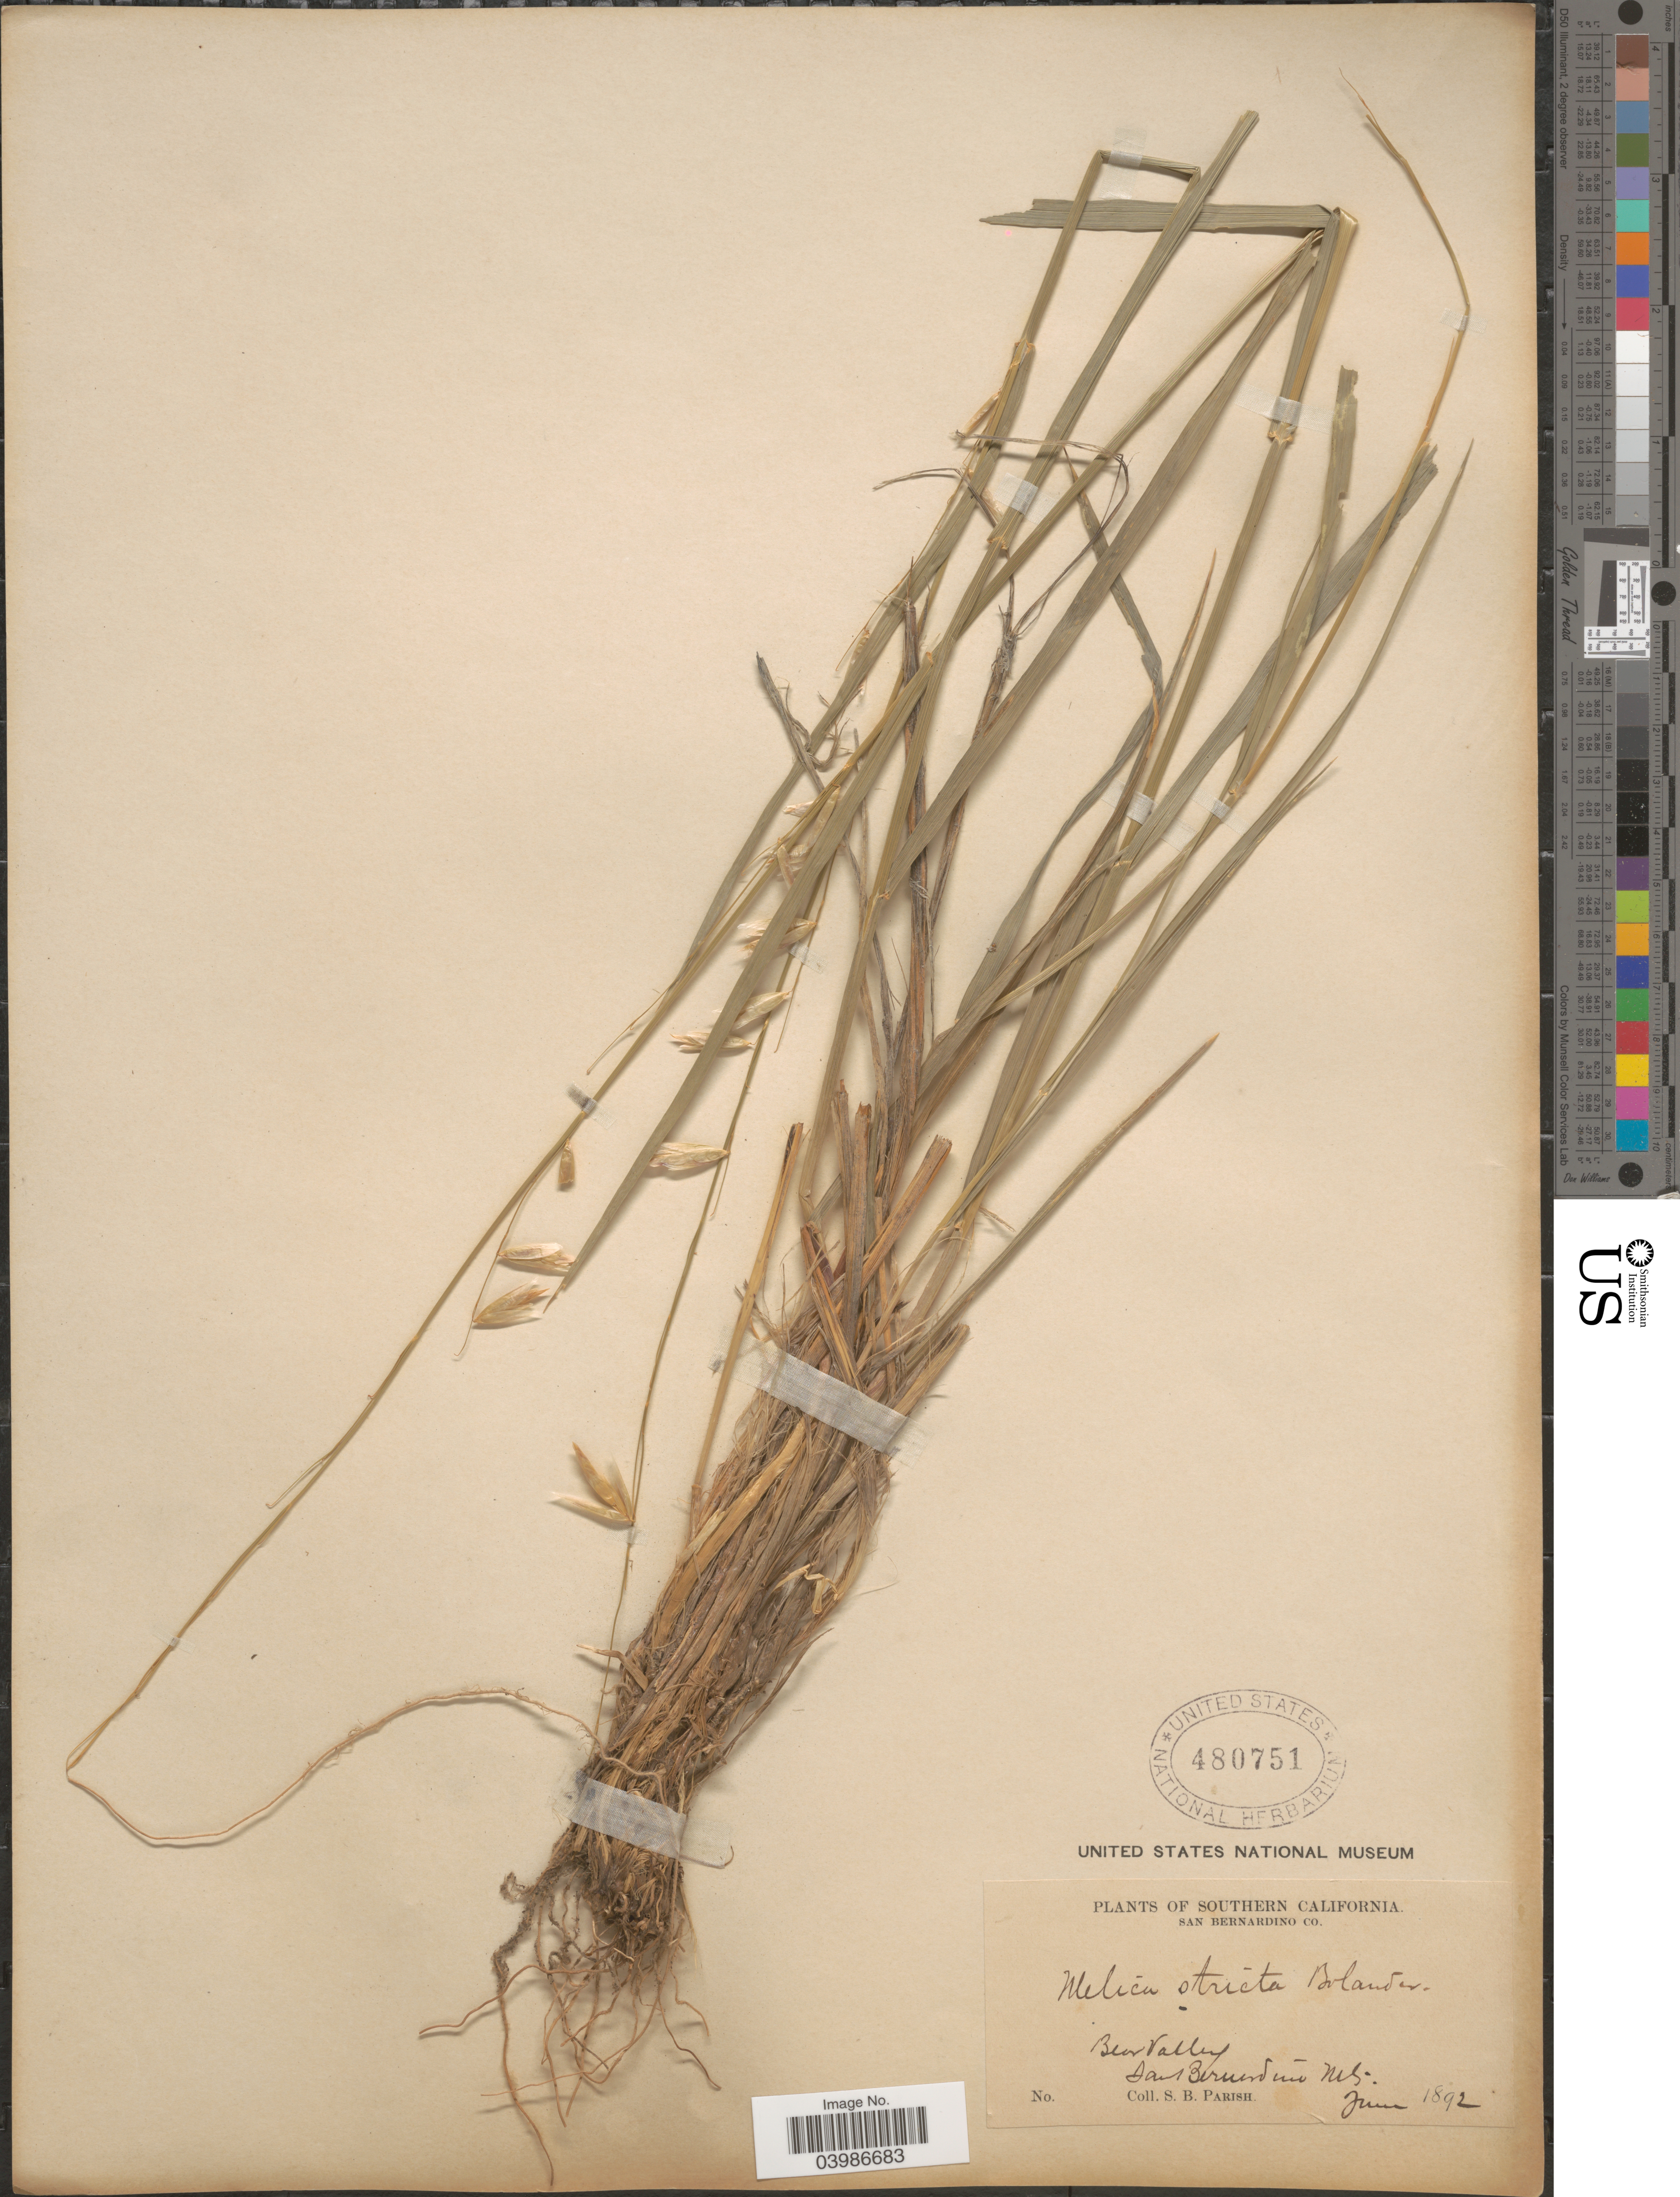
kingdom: Plantae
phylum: Tracheophyta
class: Liliopsida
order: Poales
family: Poaceae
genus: Melica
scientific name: Melica stricta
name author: Bol.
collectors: S. B. Parish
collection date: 1892-06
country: United States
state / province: California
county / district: San Bernardino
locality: Southern California. San Bernardino Co. Bear Valley. San Bernardino Mts.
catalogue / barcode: US 480751